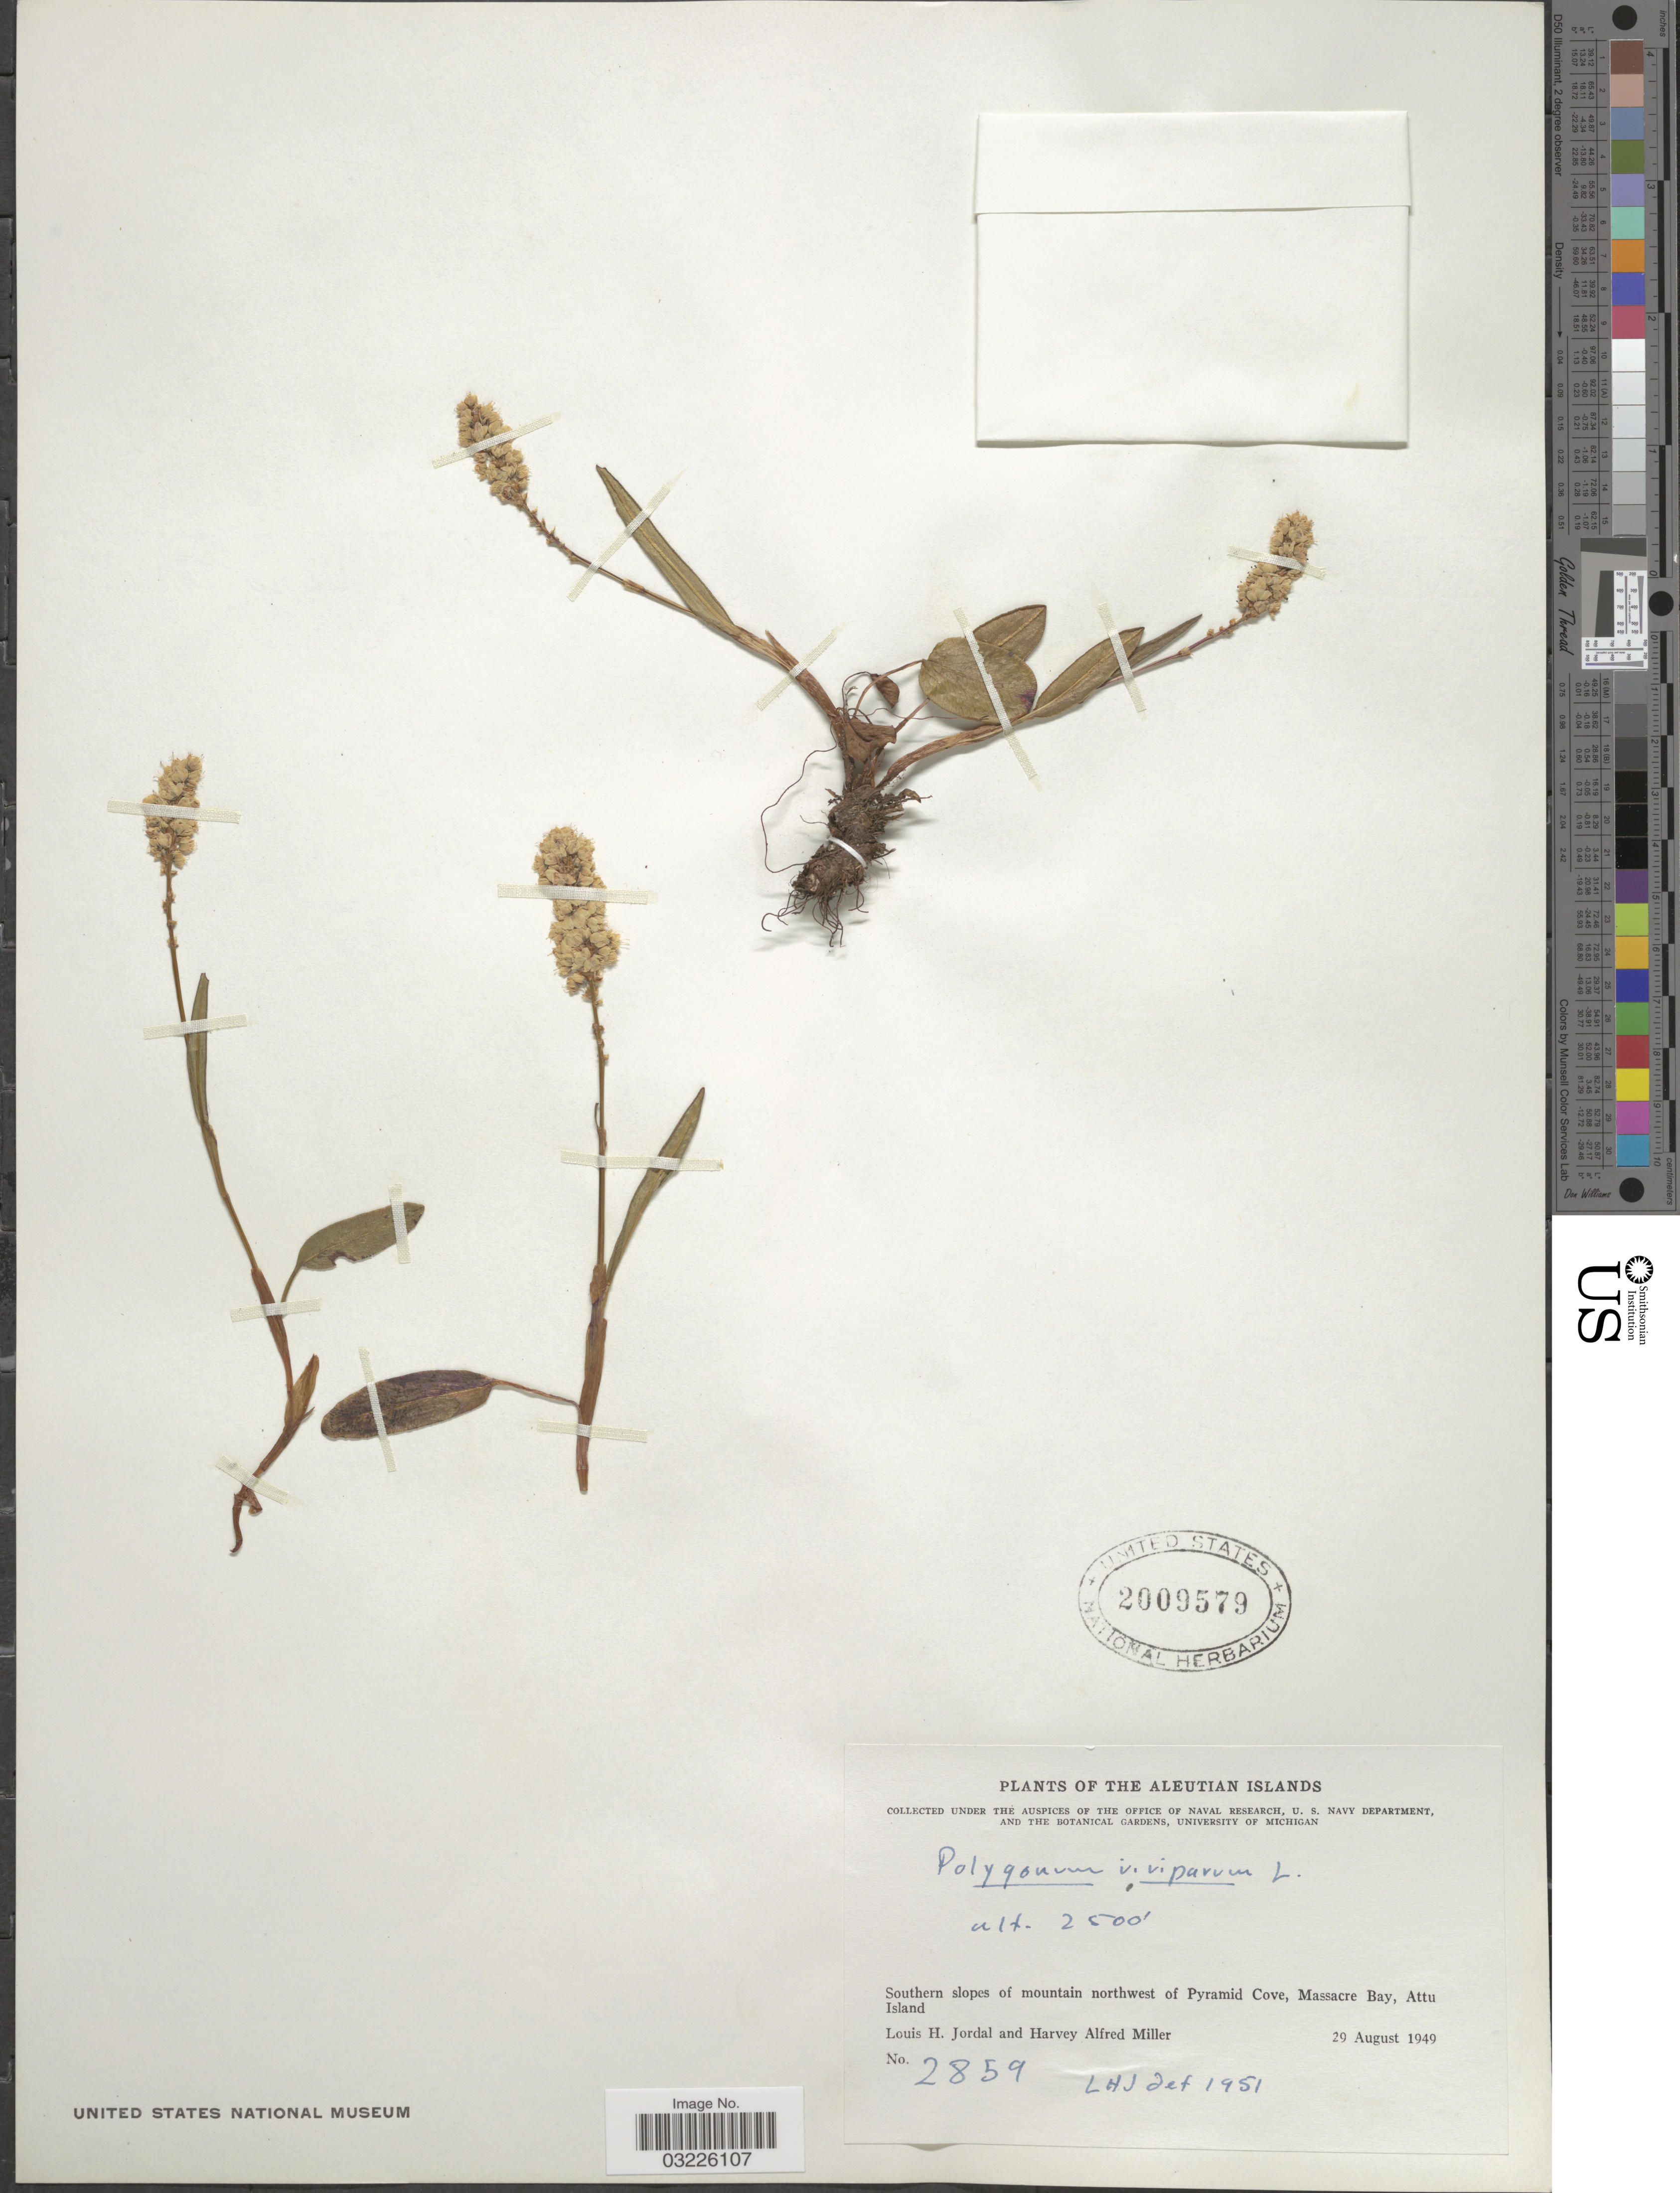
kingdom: Plantae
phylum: Tracheophyta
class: Magnoliopsida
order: Caryophyllales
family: Polygonaceae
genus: Bistorta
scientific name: Bistorta vivipara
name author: (L.) Delarbre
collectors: L. Jordal & H. A. Miller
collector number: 2859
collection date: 1949-08-29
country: United States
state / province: Alaska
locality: Aleutian Islands. Southern slopes of mountain northwest of Pyramid Cove, Massacre Bay, Attu Island.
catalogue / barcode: US 2009579